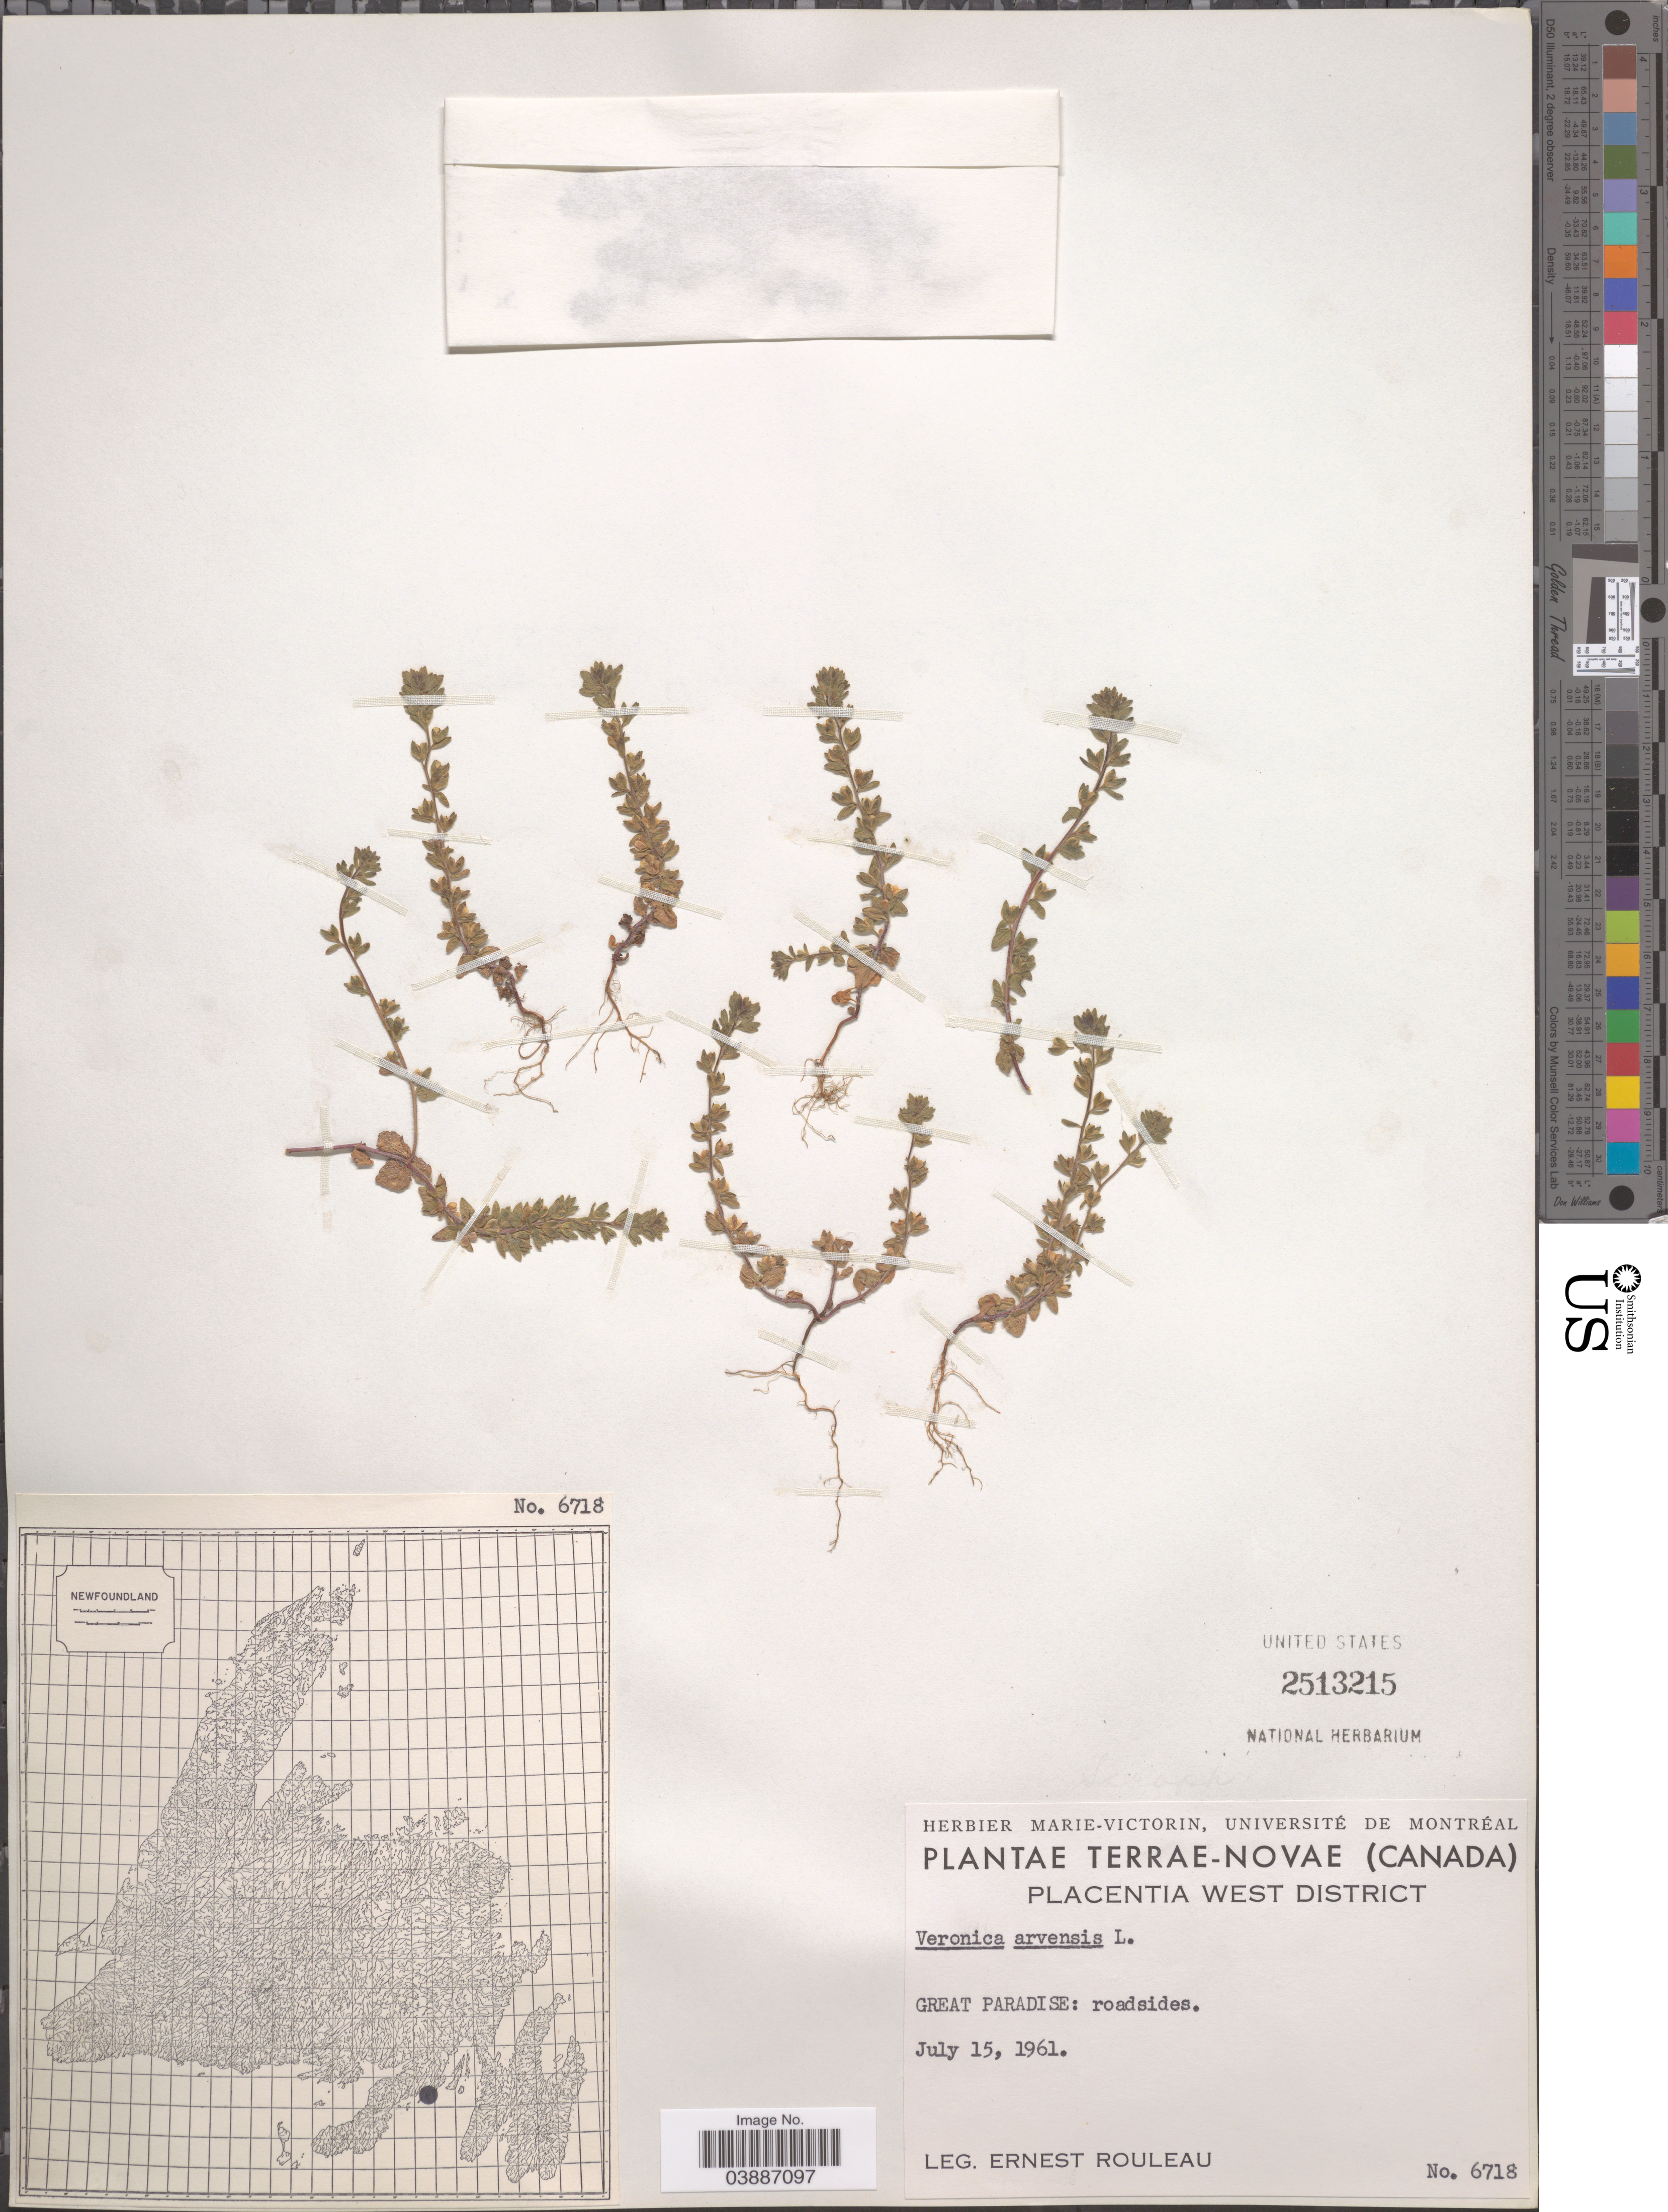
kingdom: Plantae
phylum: Tracheophyta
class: Magnoliopsida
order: Lamiales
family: Plantaginaceae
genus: Veronica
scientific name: Veronica arvensis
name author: L.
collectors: J. Rouleau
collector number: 6718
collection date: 1961-07-15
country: Canada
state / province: Newfoundland and Labrador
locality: Terrae-novae. Placentia West District. Great Paradise.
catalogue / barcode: US 2513215